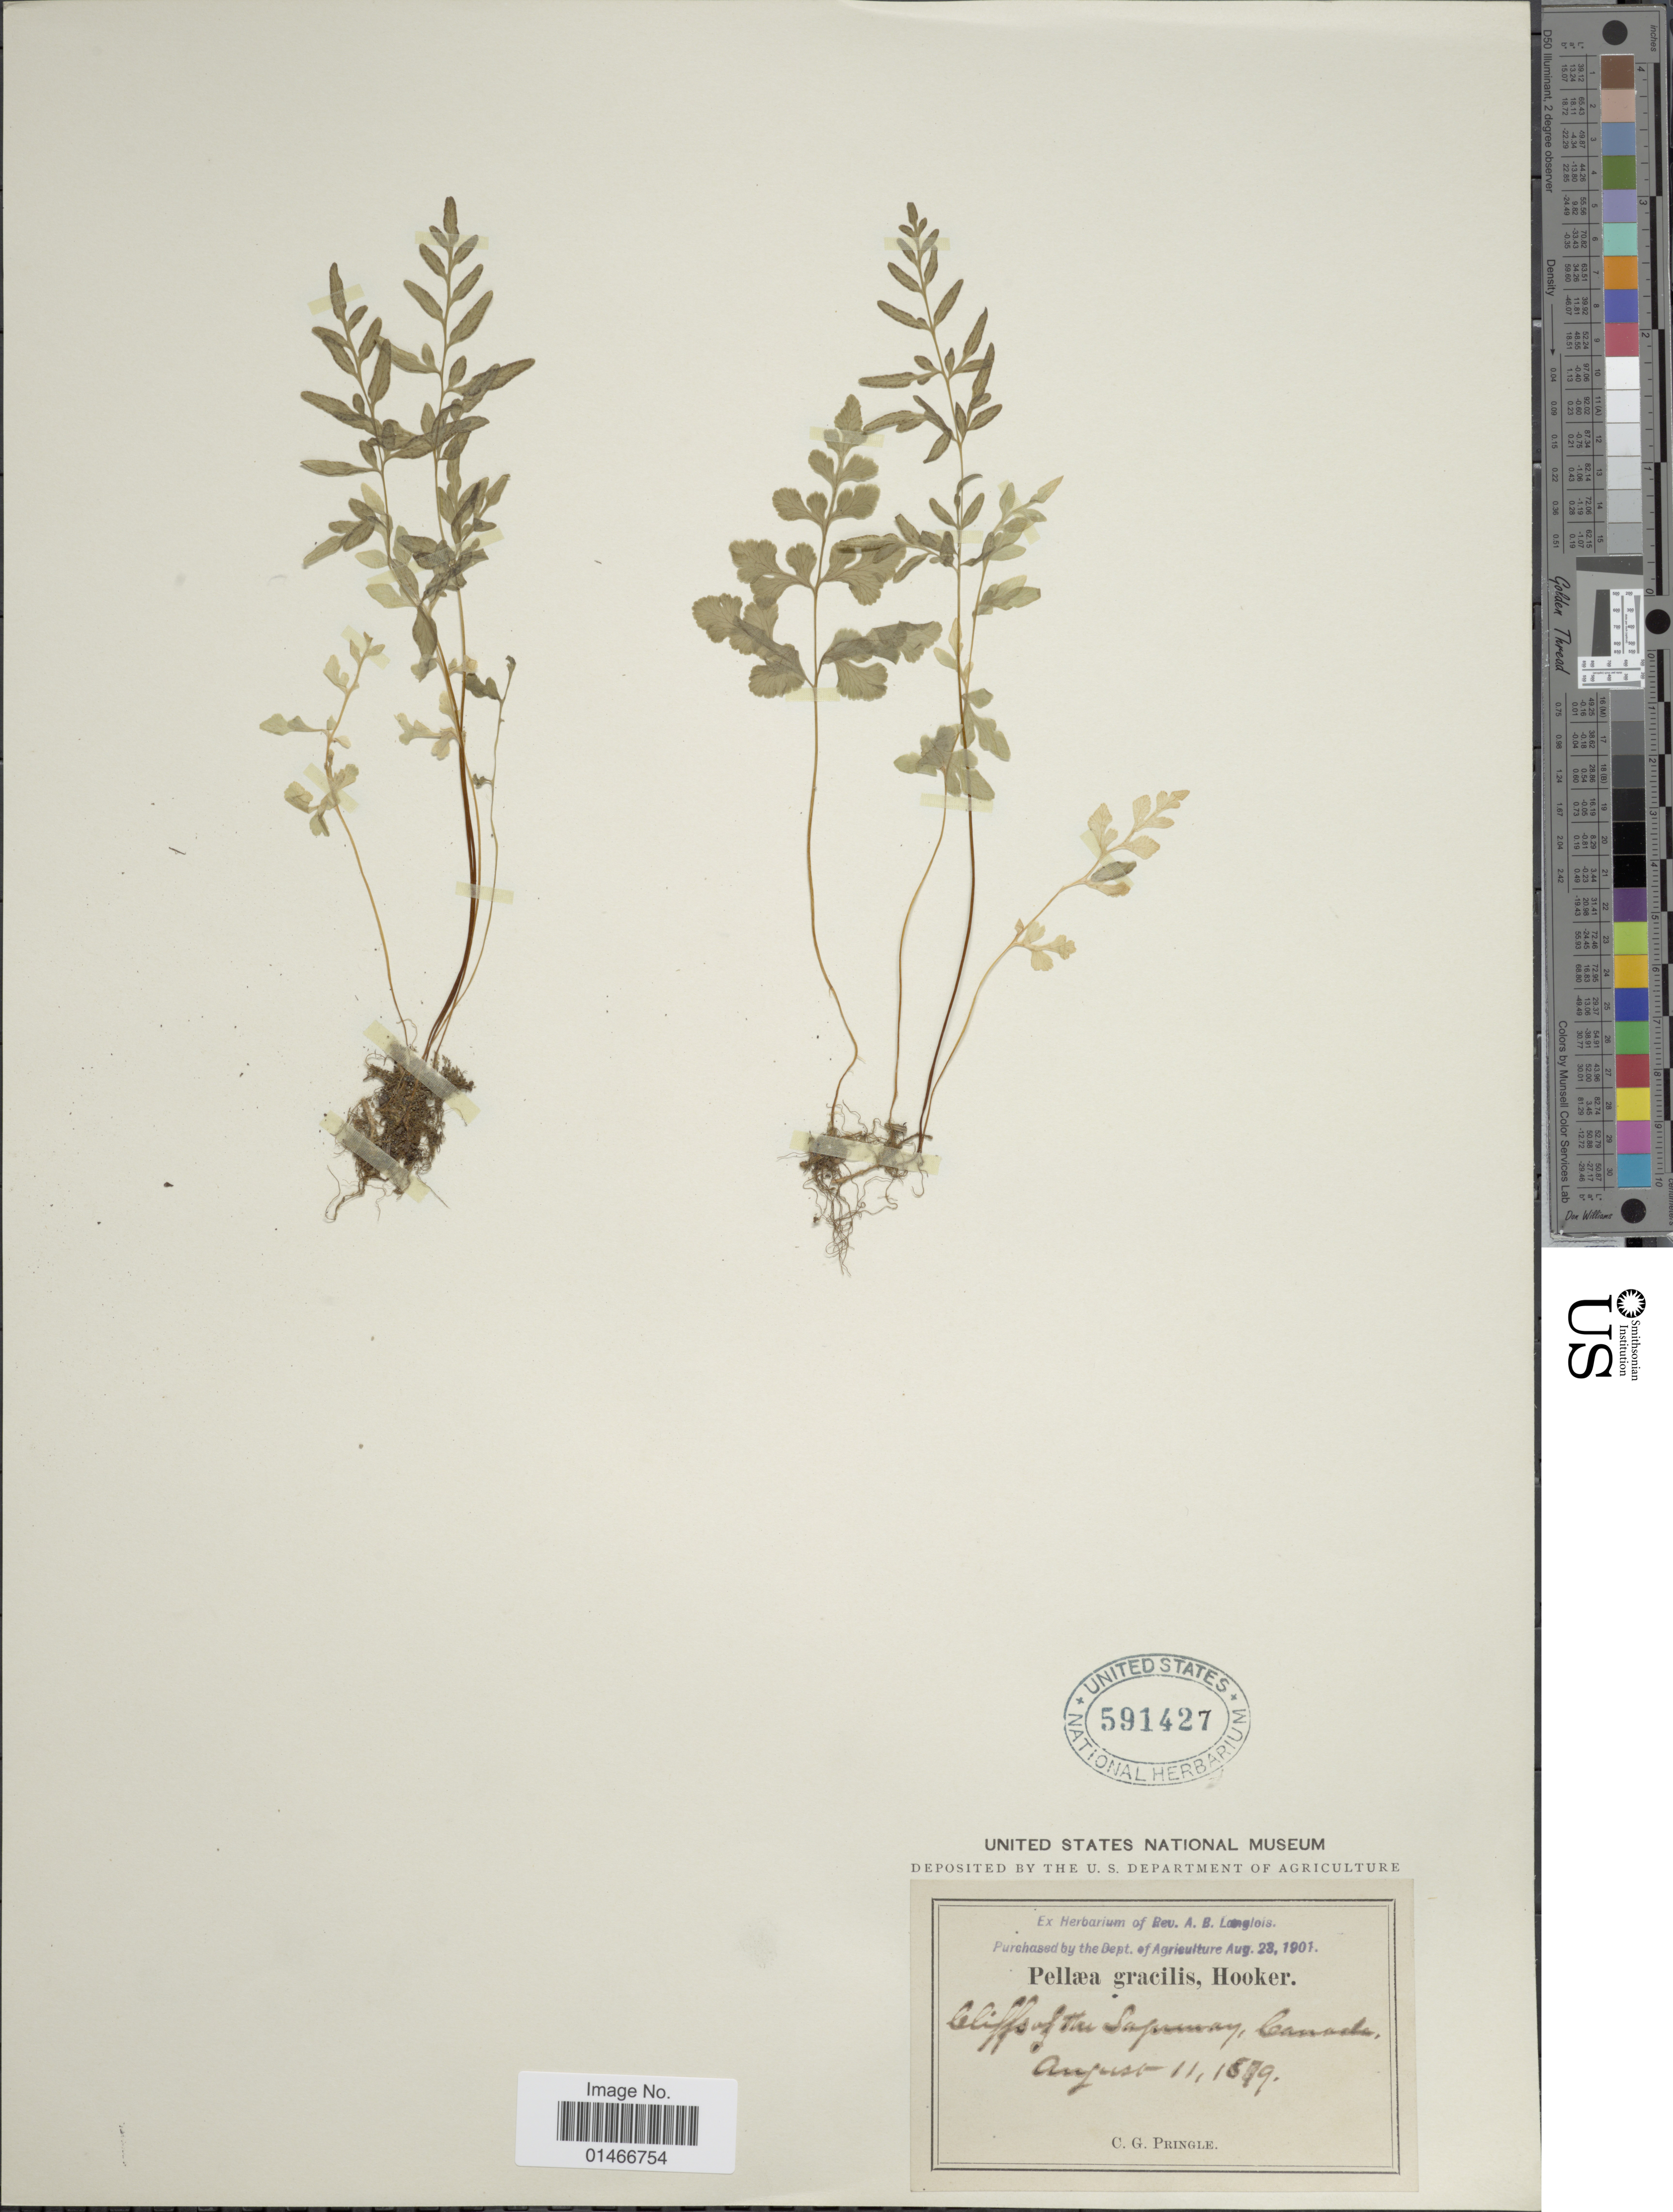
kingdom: Plantae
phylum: Tracheophyta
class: Polypodiopsida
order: Polypodiales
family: Pteridaceae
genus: Cryptogramma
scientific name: Cryptogramma stelleri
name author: (S.G. Gmel.) Prantl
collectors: C. G. Pringle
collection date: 1879-08-11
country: Canada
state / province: Quebec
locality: Cliffs of the Saguenay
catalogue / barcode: US 591427